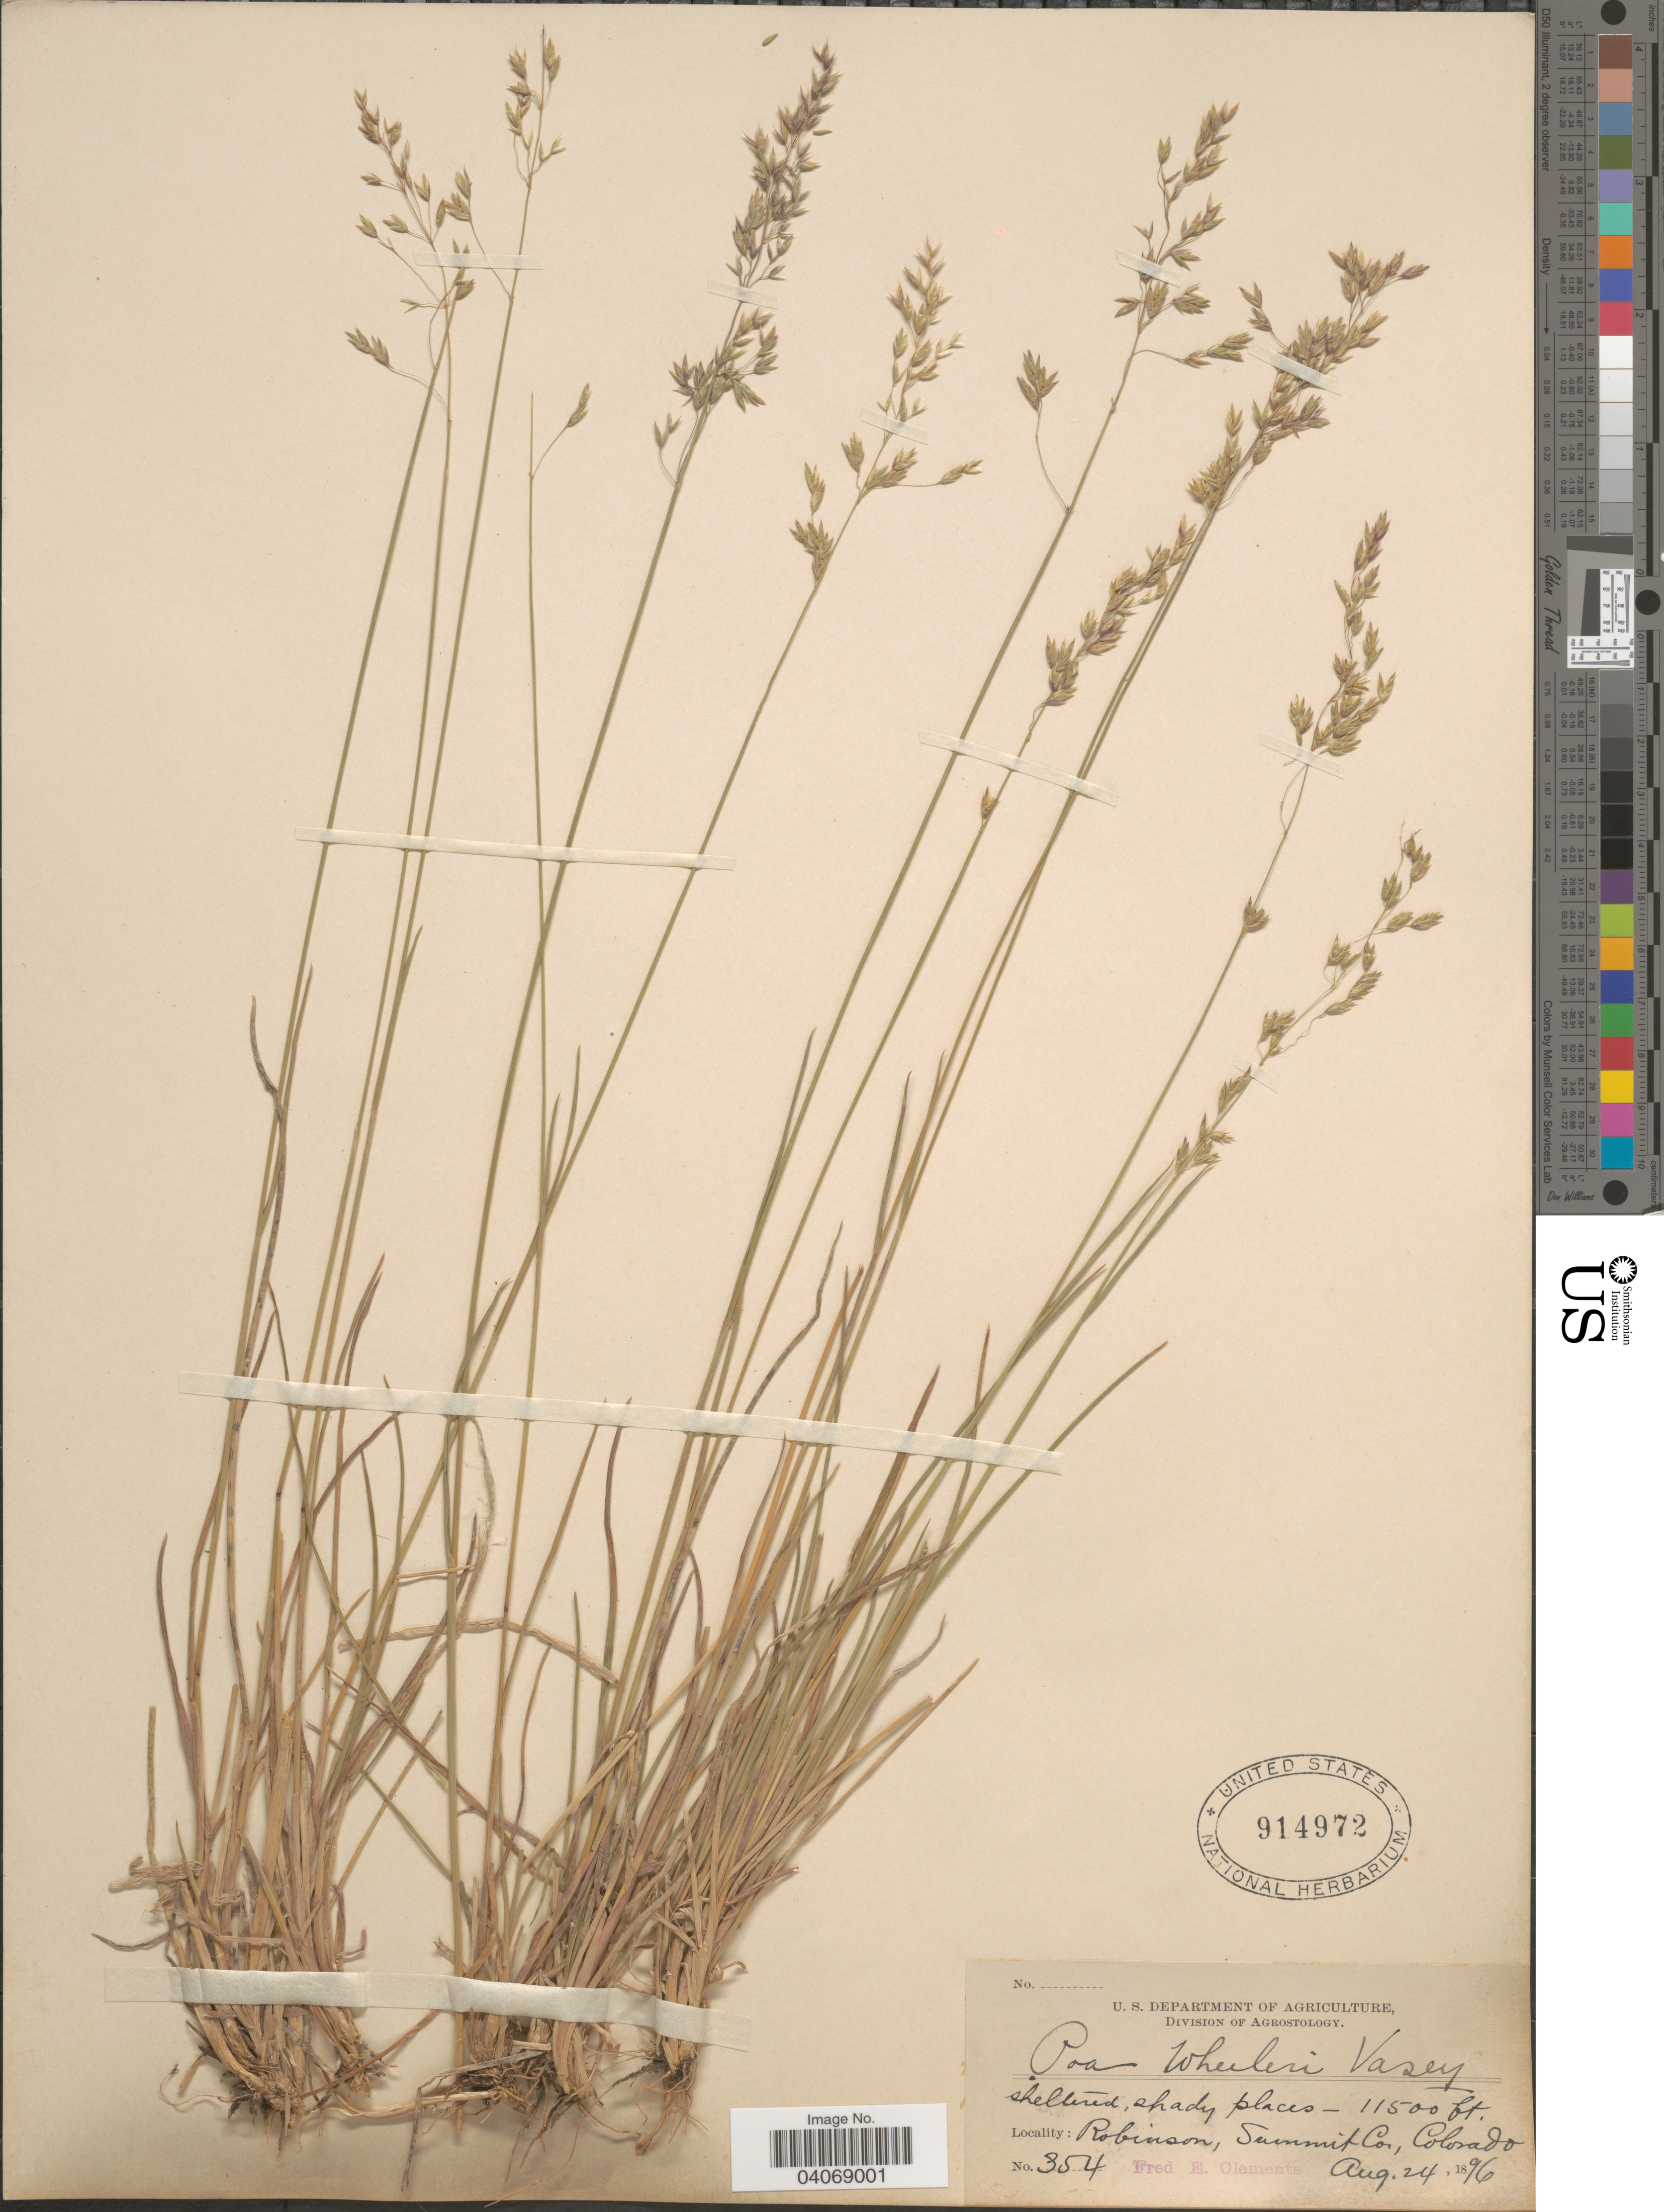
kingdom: Plantae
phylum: Tracheophyta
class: Liliopsida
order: Poales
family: Poaceae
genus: Poa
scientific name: Poa wheeleri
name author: Vasey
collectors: F. E. Clements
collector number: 354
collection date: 1896-08-24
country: United States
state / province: Colorado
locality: Sheltered, shady places. Robinson, Summit Co.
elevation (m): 3505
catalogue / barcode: US 914972